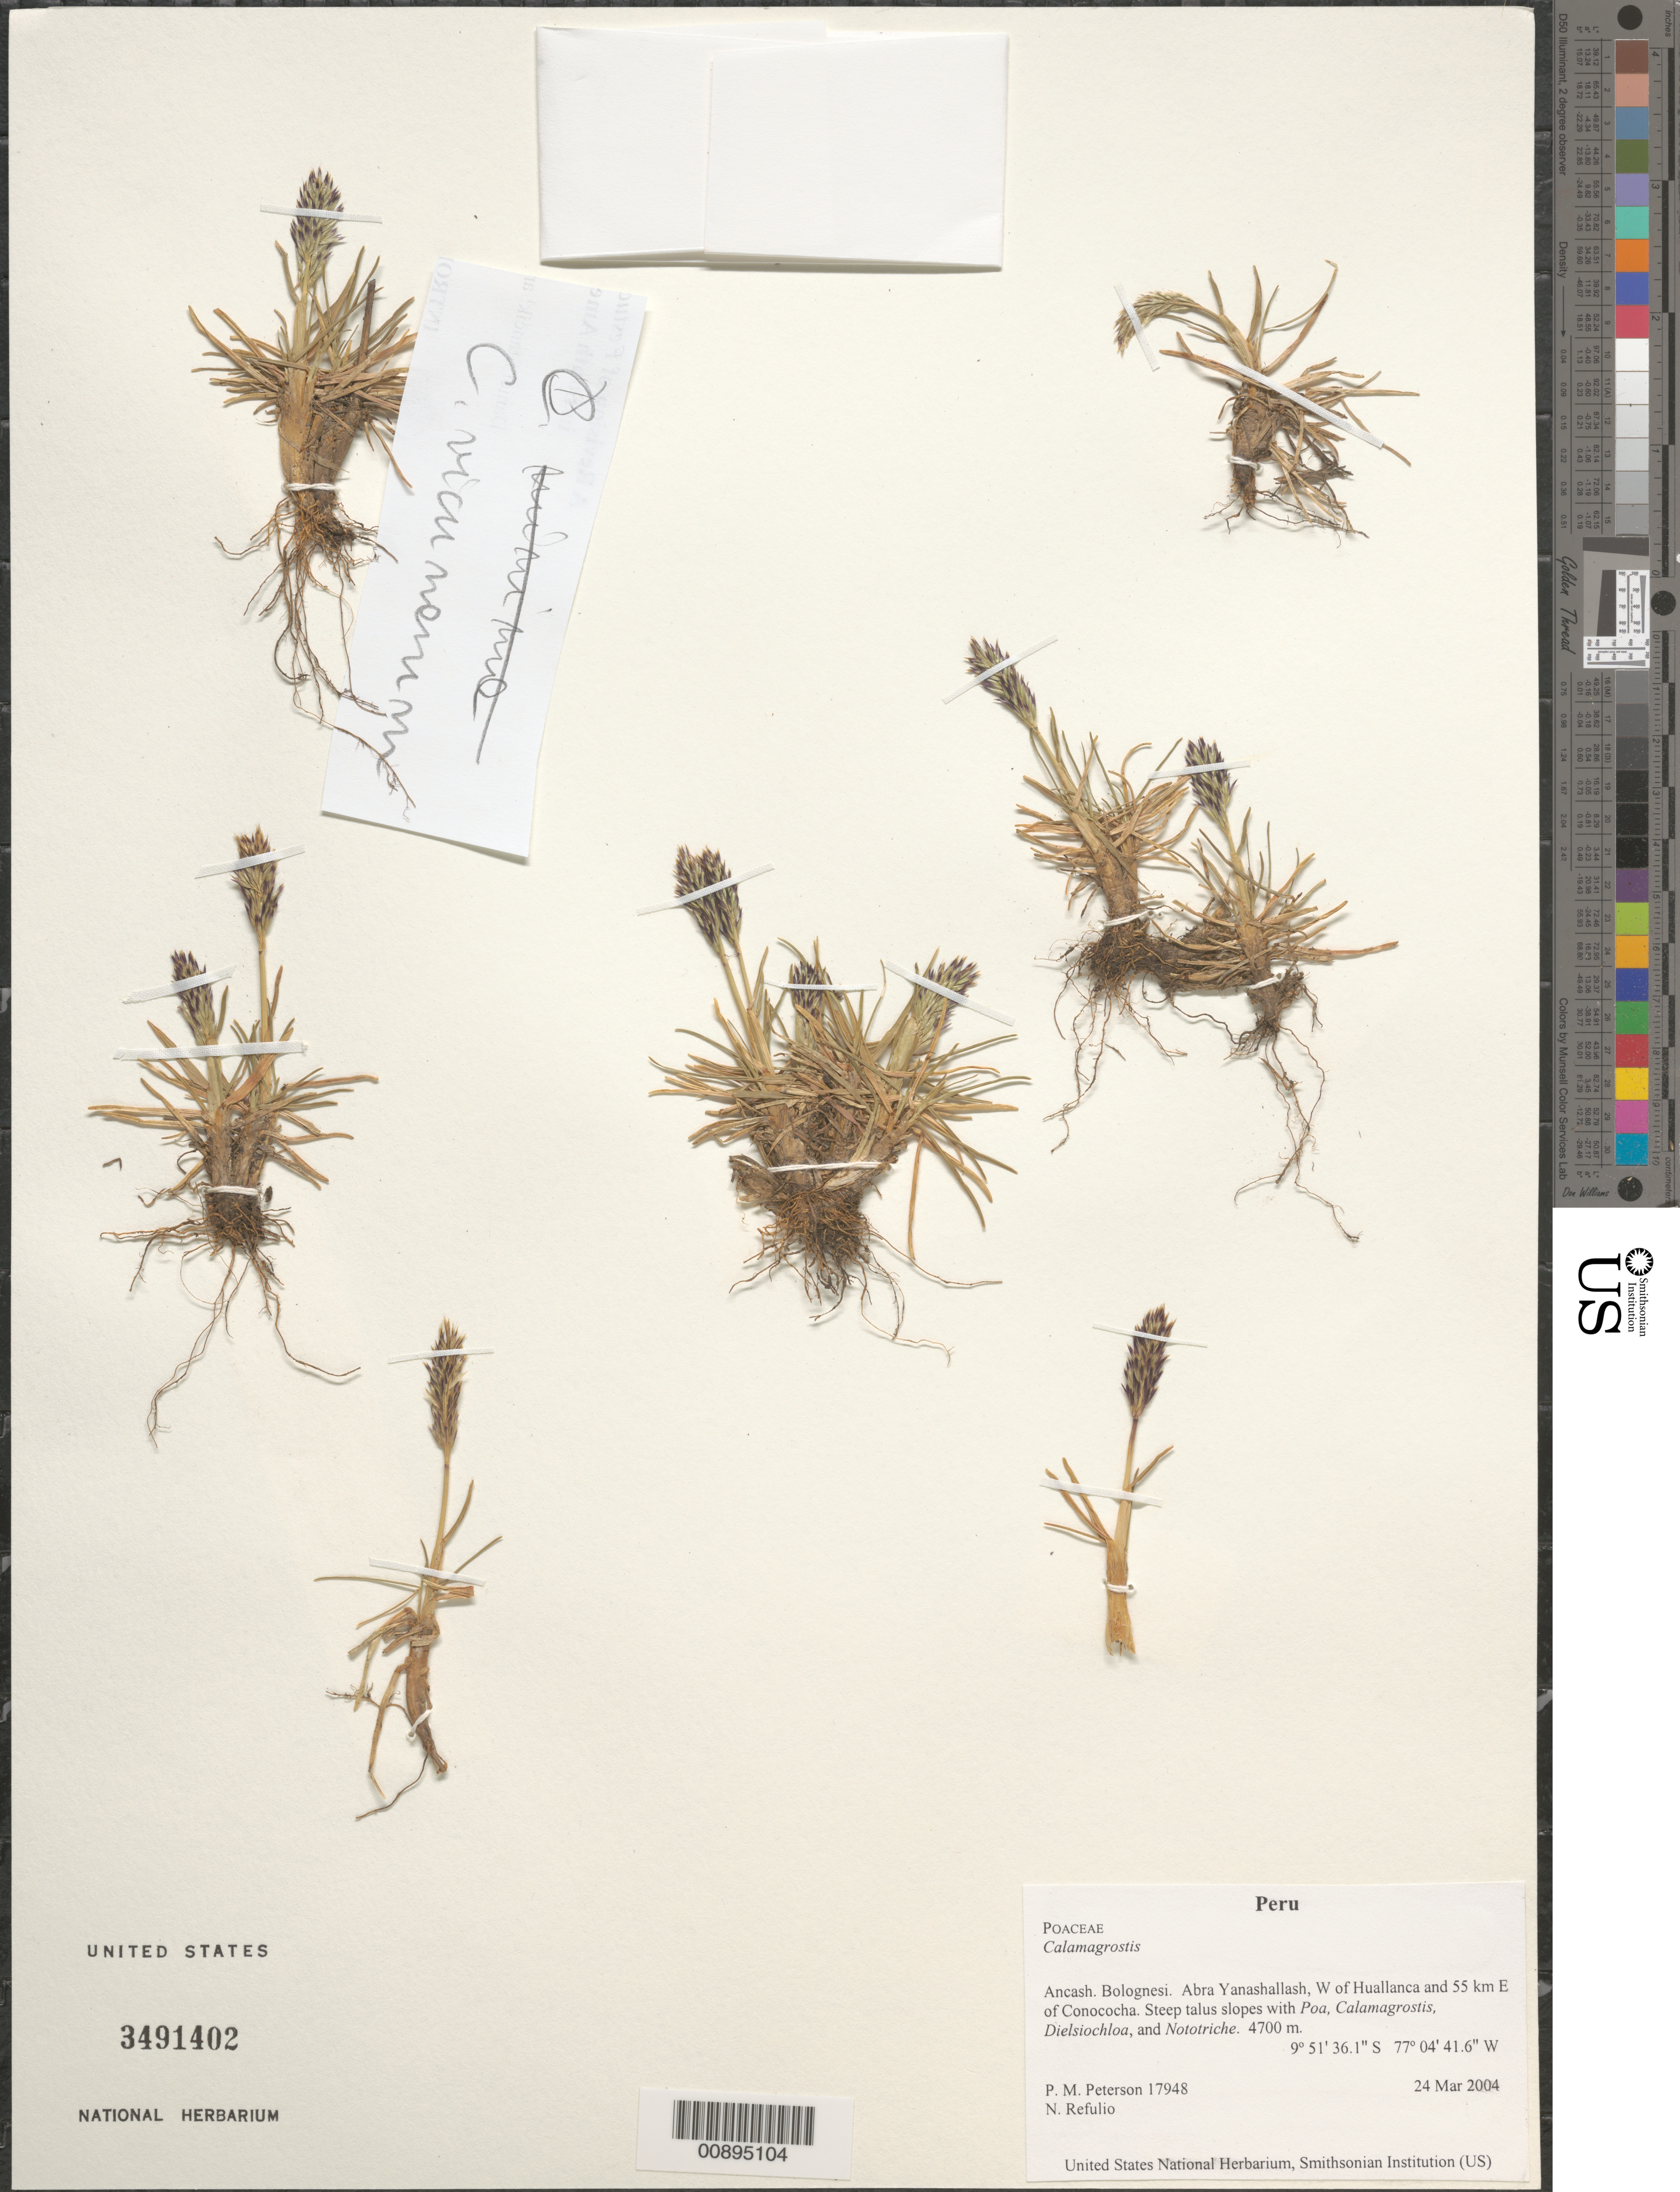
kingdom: Plantae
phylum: Tracheophyta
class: Liliopsida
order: Poales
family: Poaceae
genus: Calamagrostis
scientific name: Calamagrostis sp.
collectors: P. M. Peterson & N. Refulio-Rodríguez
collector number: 17948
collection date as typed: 24 Mar 2004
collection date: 2004-03-24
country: Peru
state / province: Ancash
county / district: Bolognesi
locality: Abra Yanashallash, W of Huallanca and 55 km E of Conococha. Steep talus slopes with Poa, Calamagrostis, Dielsiochloa, and Nototriche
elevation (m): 4700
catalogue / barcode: US 3491402